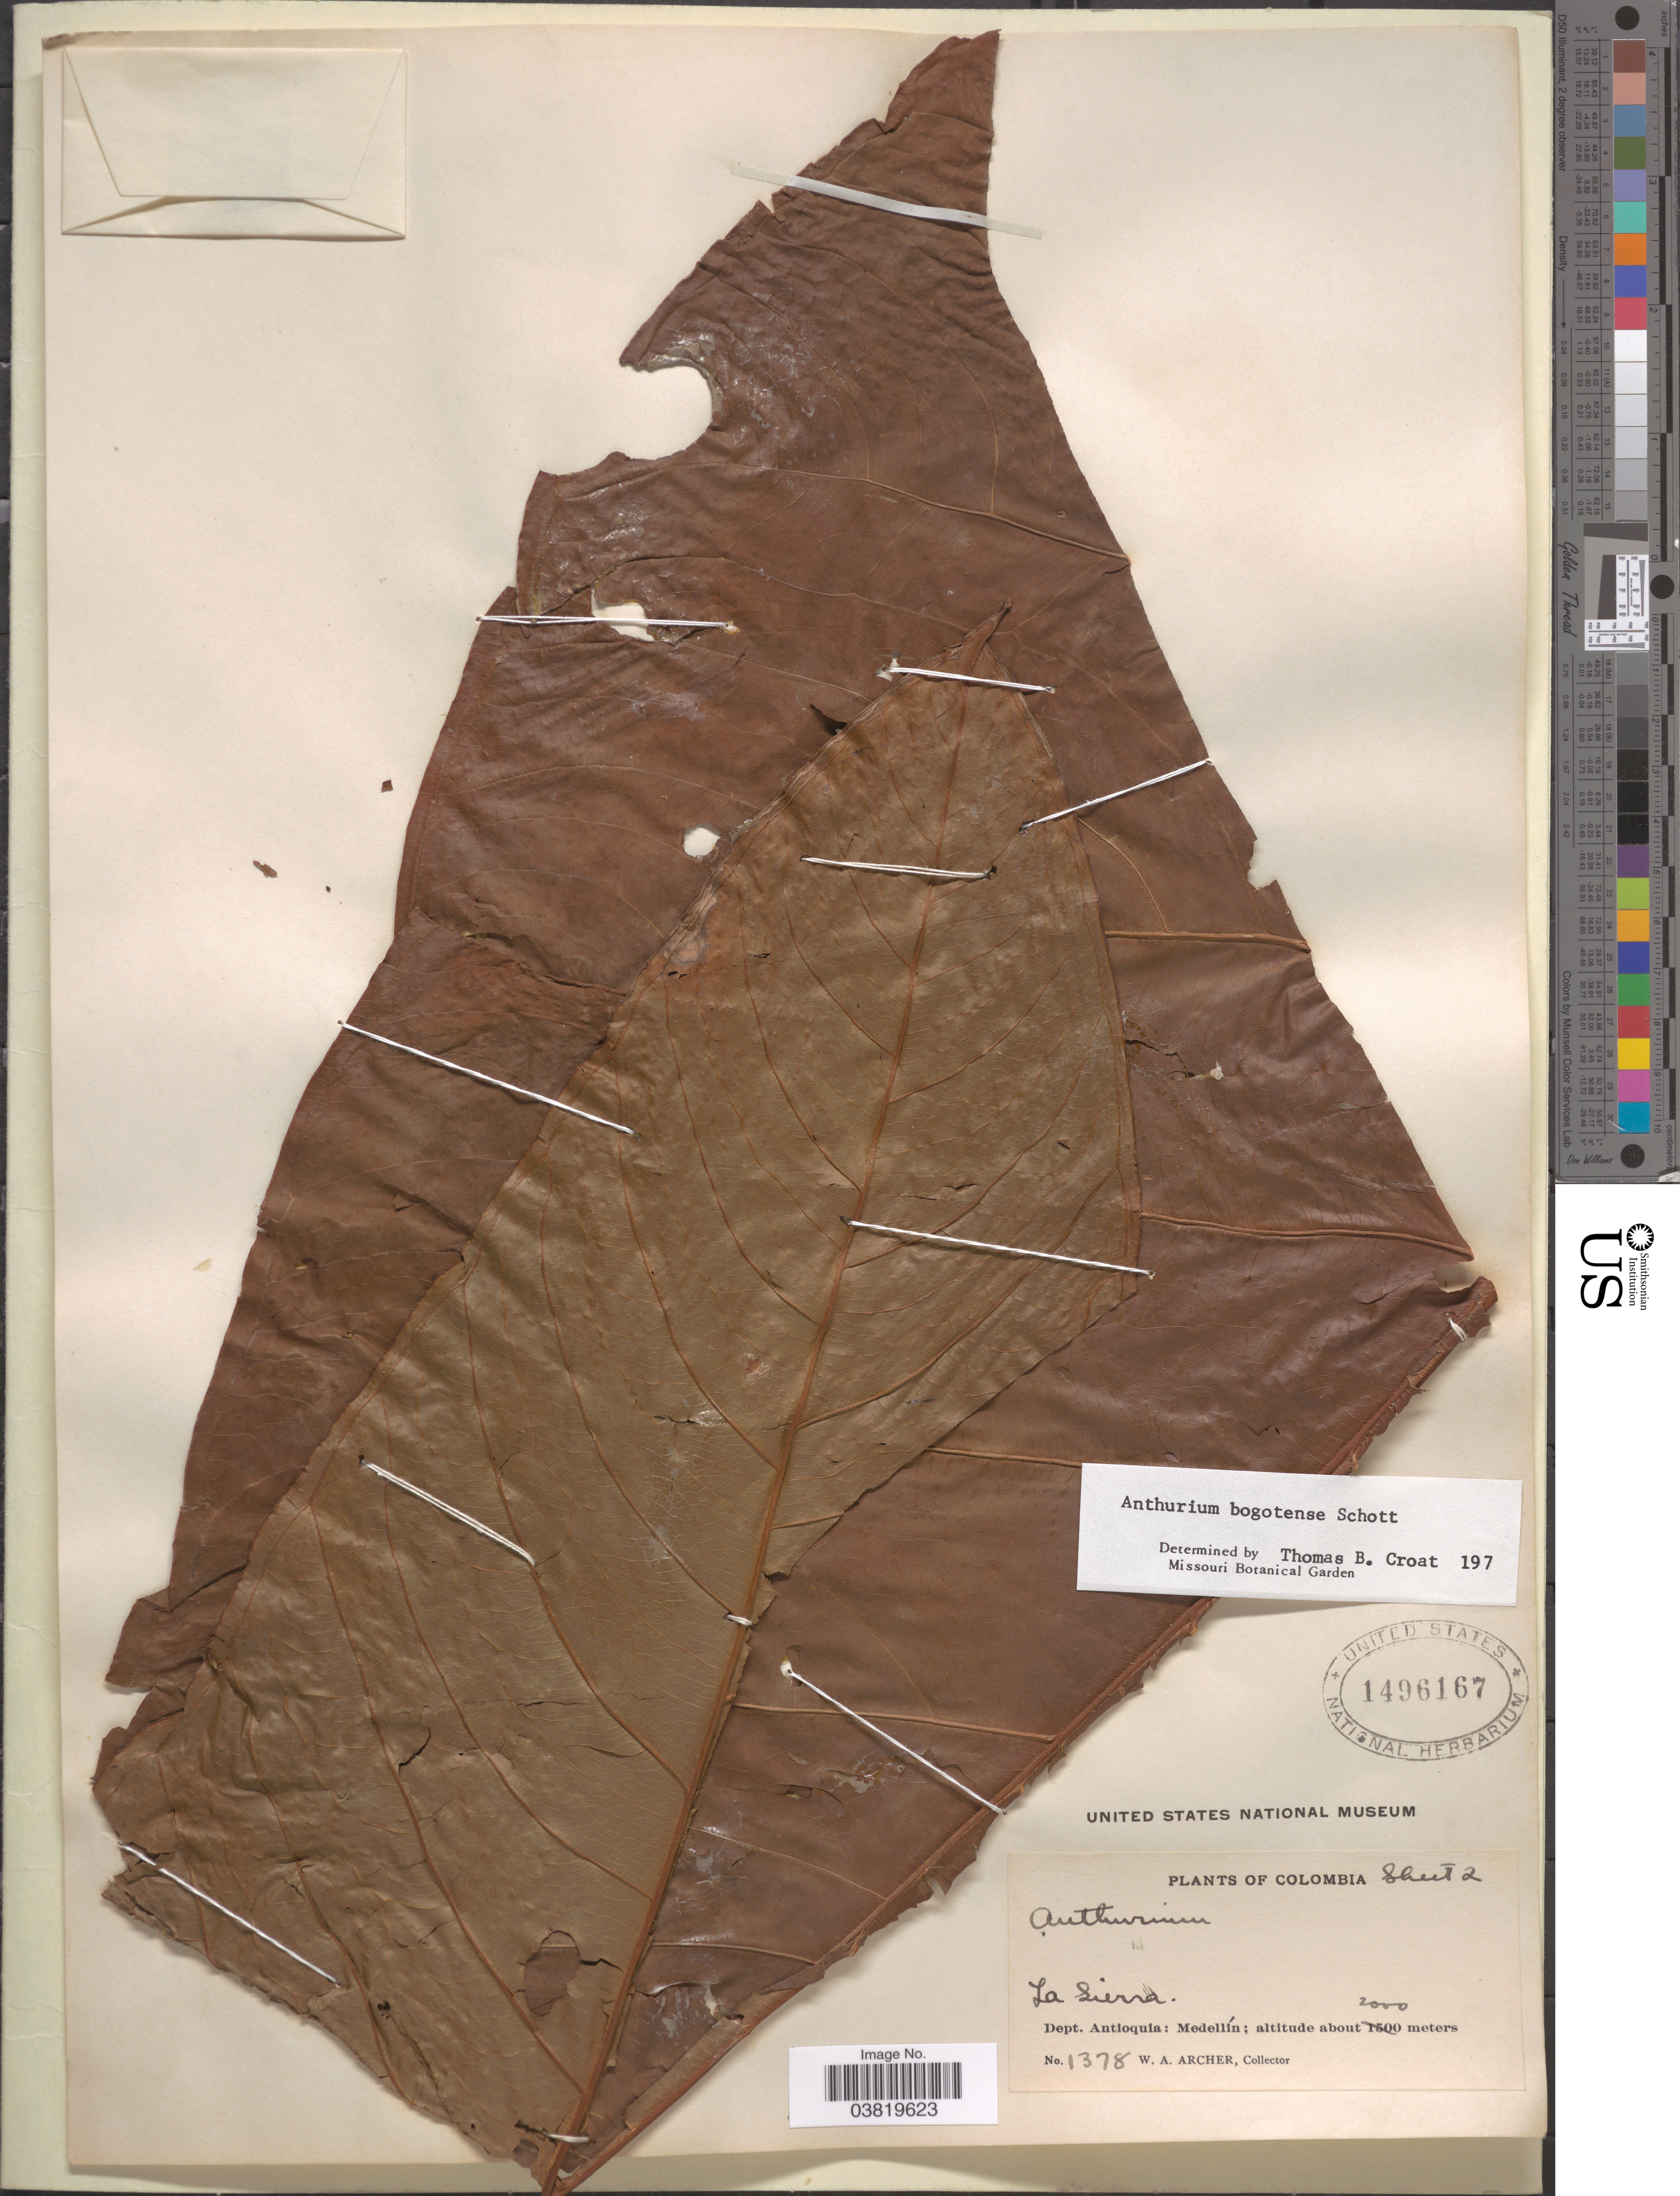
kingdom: Plantae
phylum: Tracheophyta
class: Liliopsida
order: Alismatales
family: Araceae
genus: Anthurium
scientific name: Anthurium bogotense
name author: Schott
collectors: W. Archer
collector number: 1378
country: Colombia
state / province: Antioquia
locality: La Sierra. Dept. Antioquia: Medellín.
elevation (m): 2000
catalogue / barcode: US 1496167